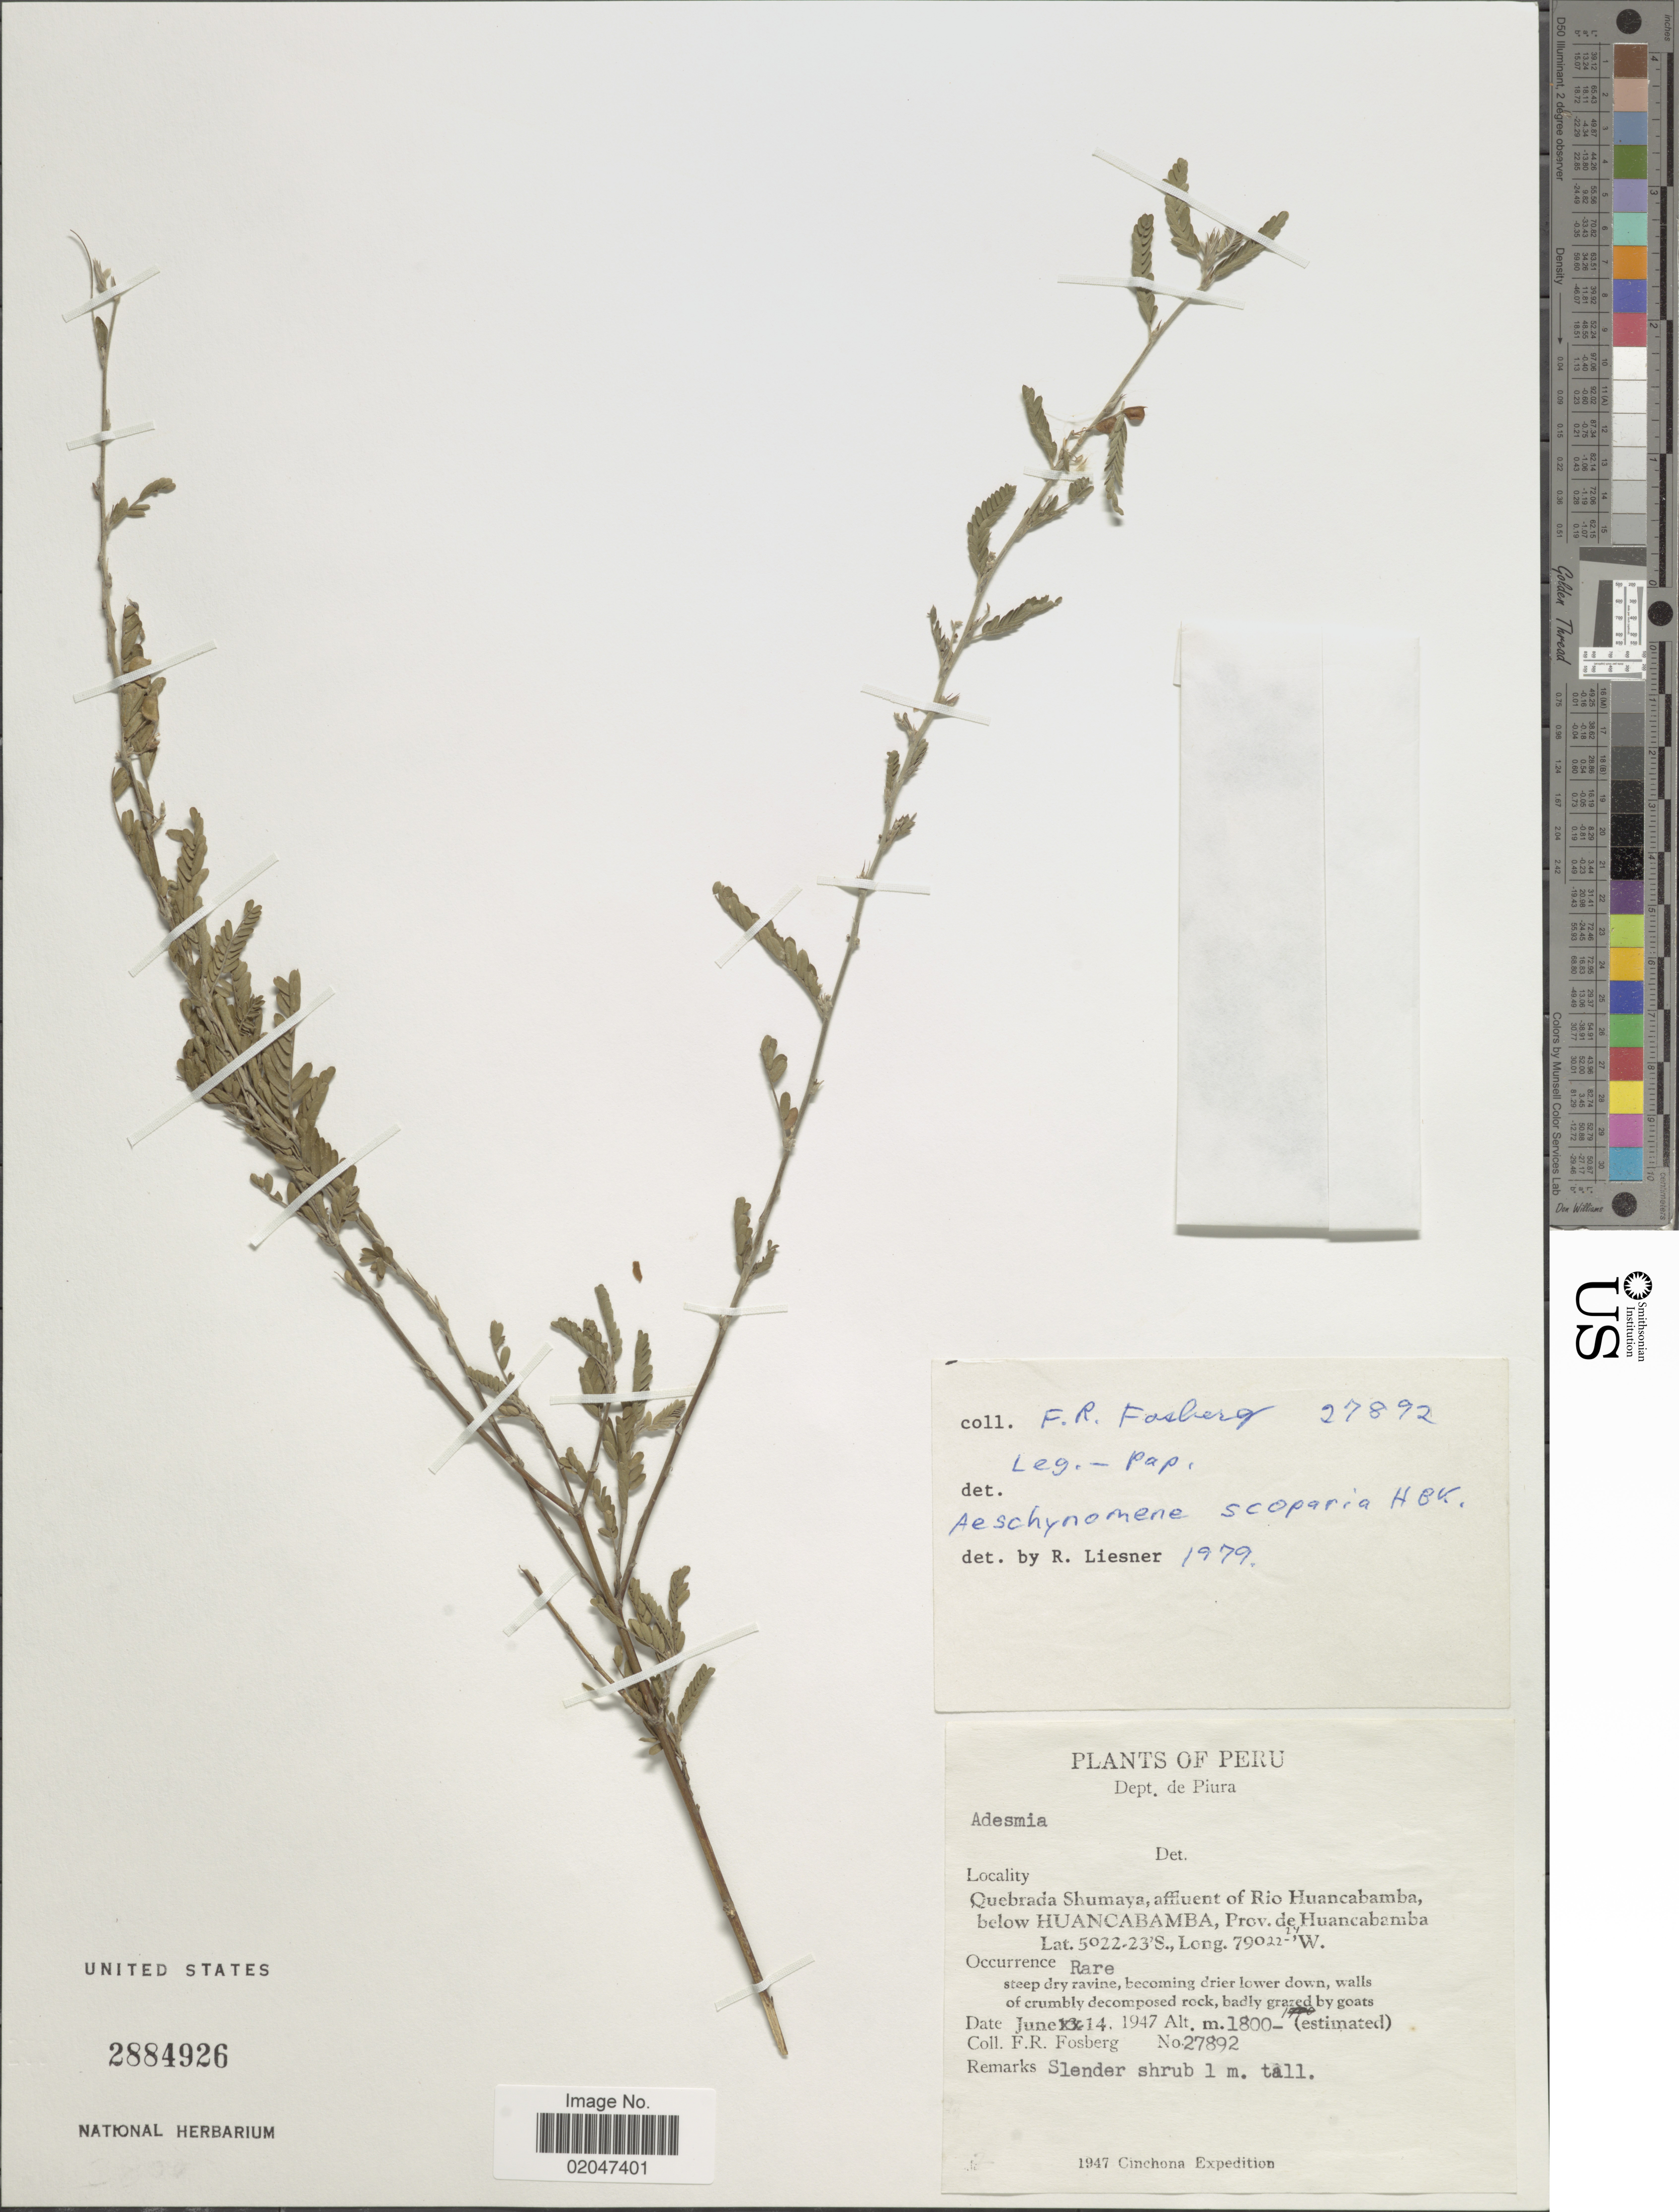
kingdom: Plantae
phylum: Tracheophyta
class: Magnoliopsida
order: Fabales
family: Fabaceae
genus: Adesmia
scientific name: Adesmia sp.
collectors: F. R. Fosberg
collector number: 27892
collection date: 1947-06-14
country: Peru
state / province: Piura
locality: Quebrada Shumaya, affluent of Rio Huancabamba, below Huancabamba, Prov. de Huacabamba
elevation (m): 1800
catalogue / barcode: US 2884926